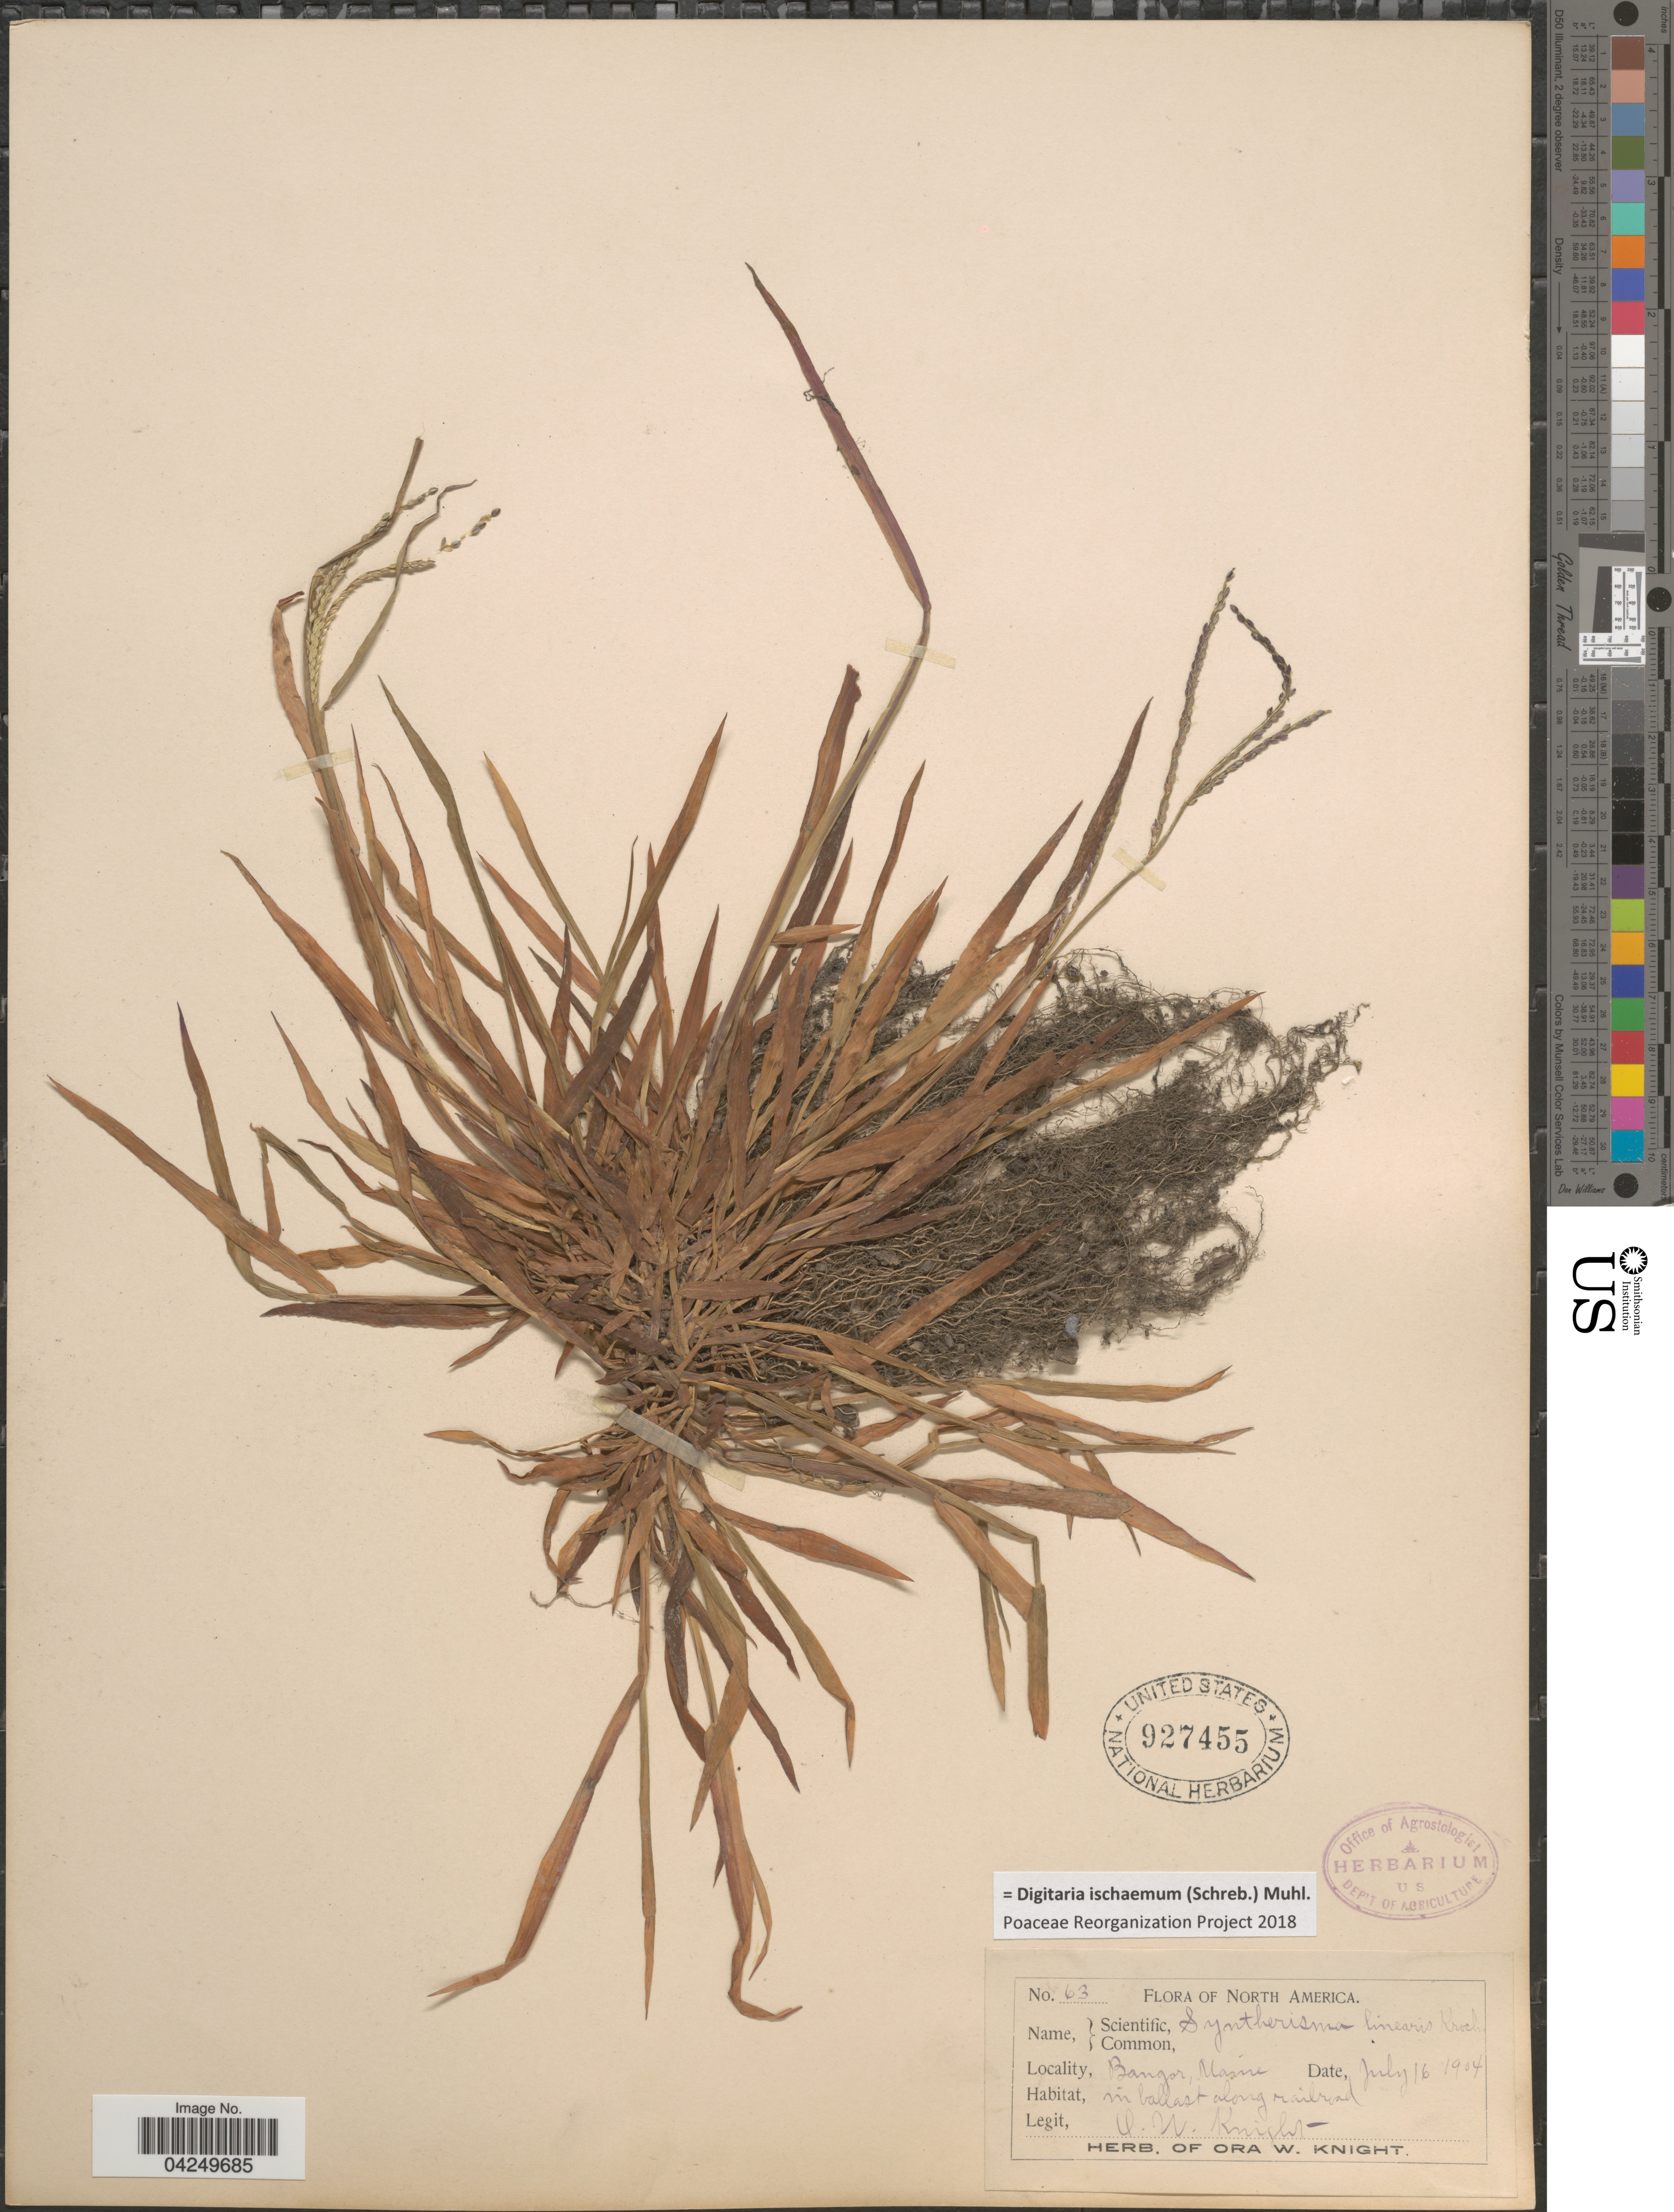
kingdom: Plantae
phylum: Tracheophyta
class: Liliopsida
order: Poales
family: Poaceae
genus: Digitaria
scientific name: Digitaria ischaemum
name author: (Schreber) Schreber ex Muhl.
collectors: O. Knight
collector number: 63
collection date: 1904-07-16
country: United States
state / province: Maine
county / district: Penobscot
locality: Bangor.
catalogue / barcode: US 927455